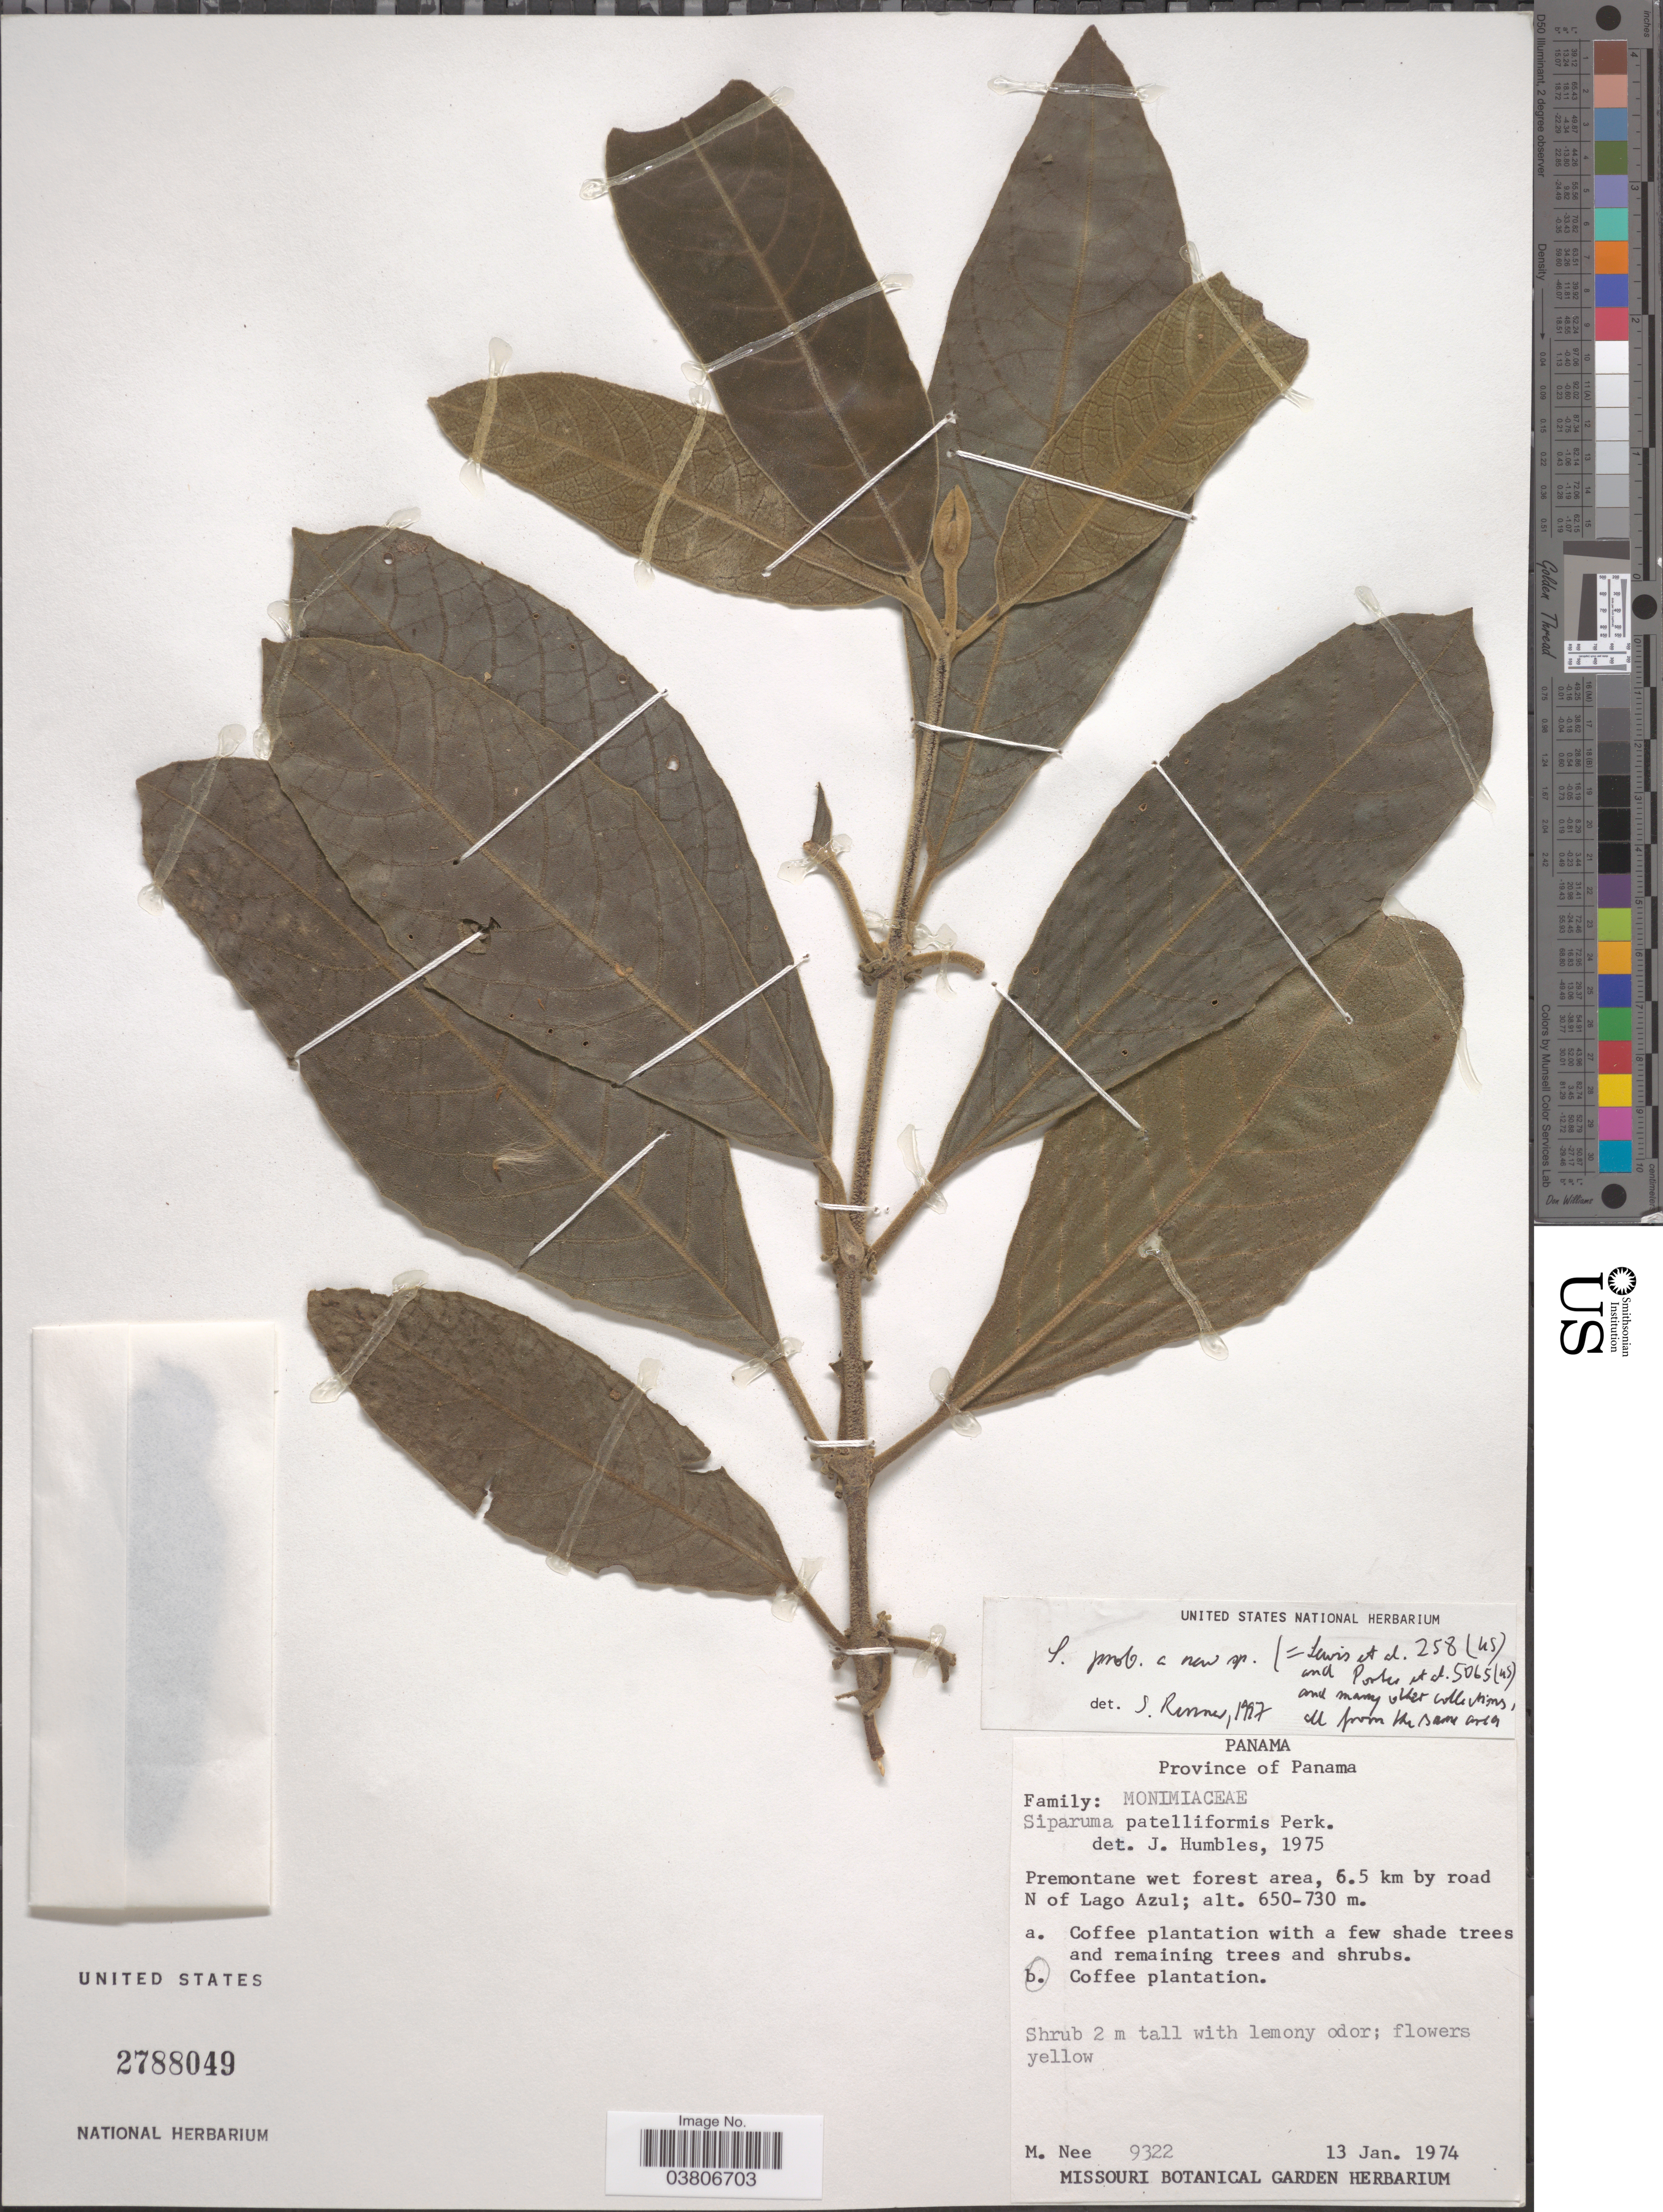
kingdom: Plantae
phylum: Tracheophyta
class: Magnoliopsida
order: Laurales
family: Siparunaceae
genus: Siparuna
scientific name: Siparuna sp.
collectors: M. Nee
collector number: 9322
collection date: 1974-01-13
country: Panama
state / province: Panamá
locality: Premontane wet forest area, 6.5 km by road N of Lago Azul.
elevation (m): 650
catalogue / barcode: US 2788049